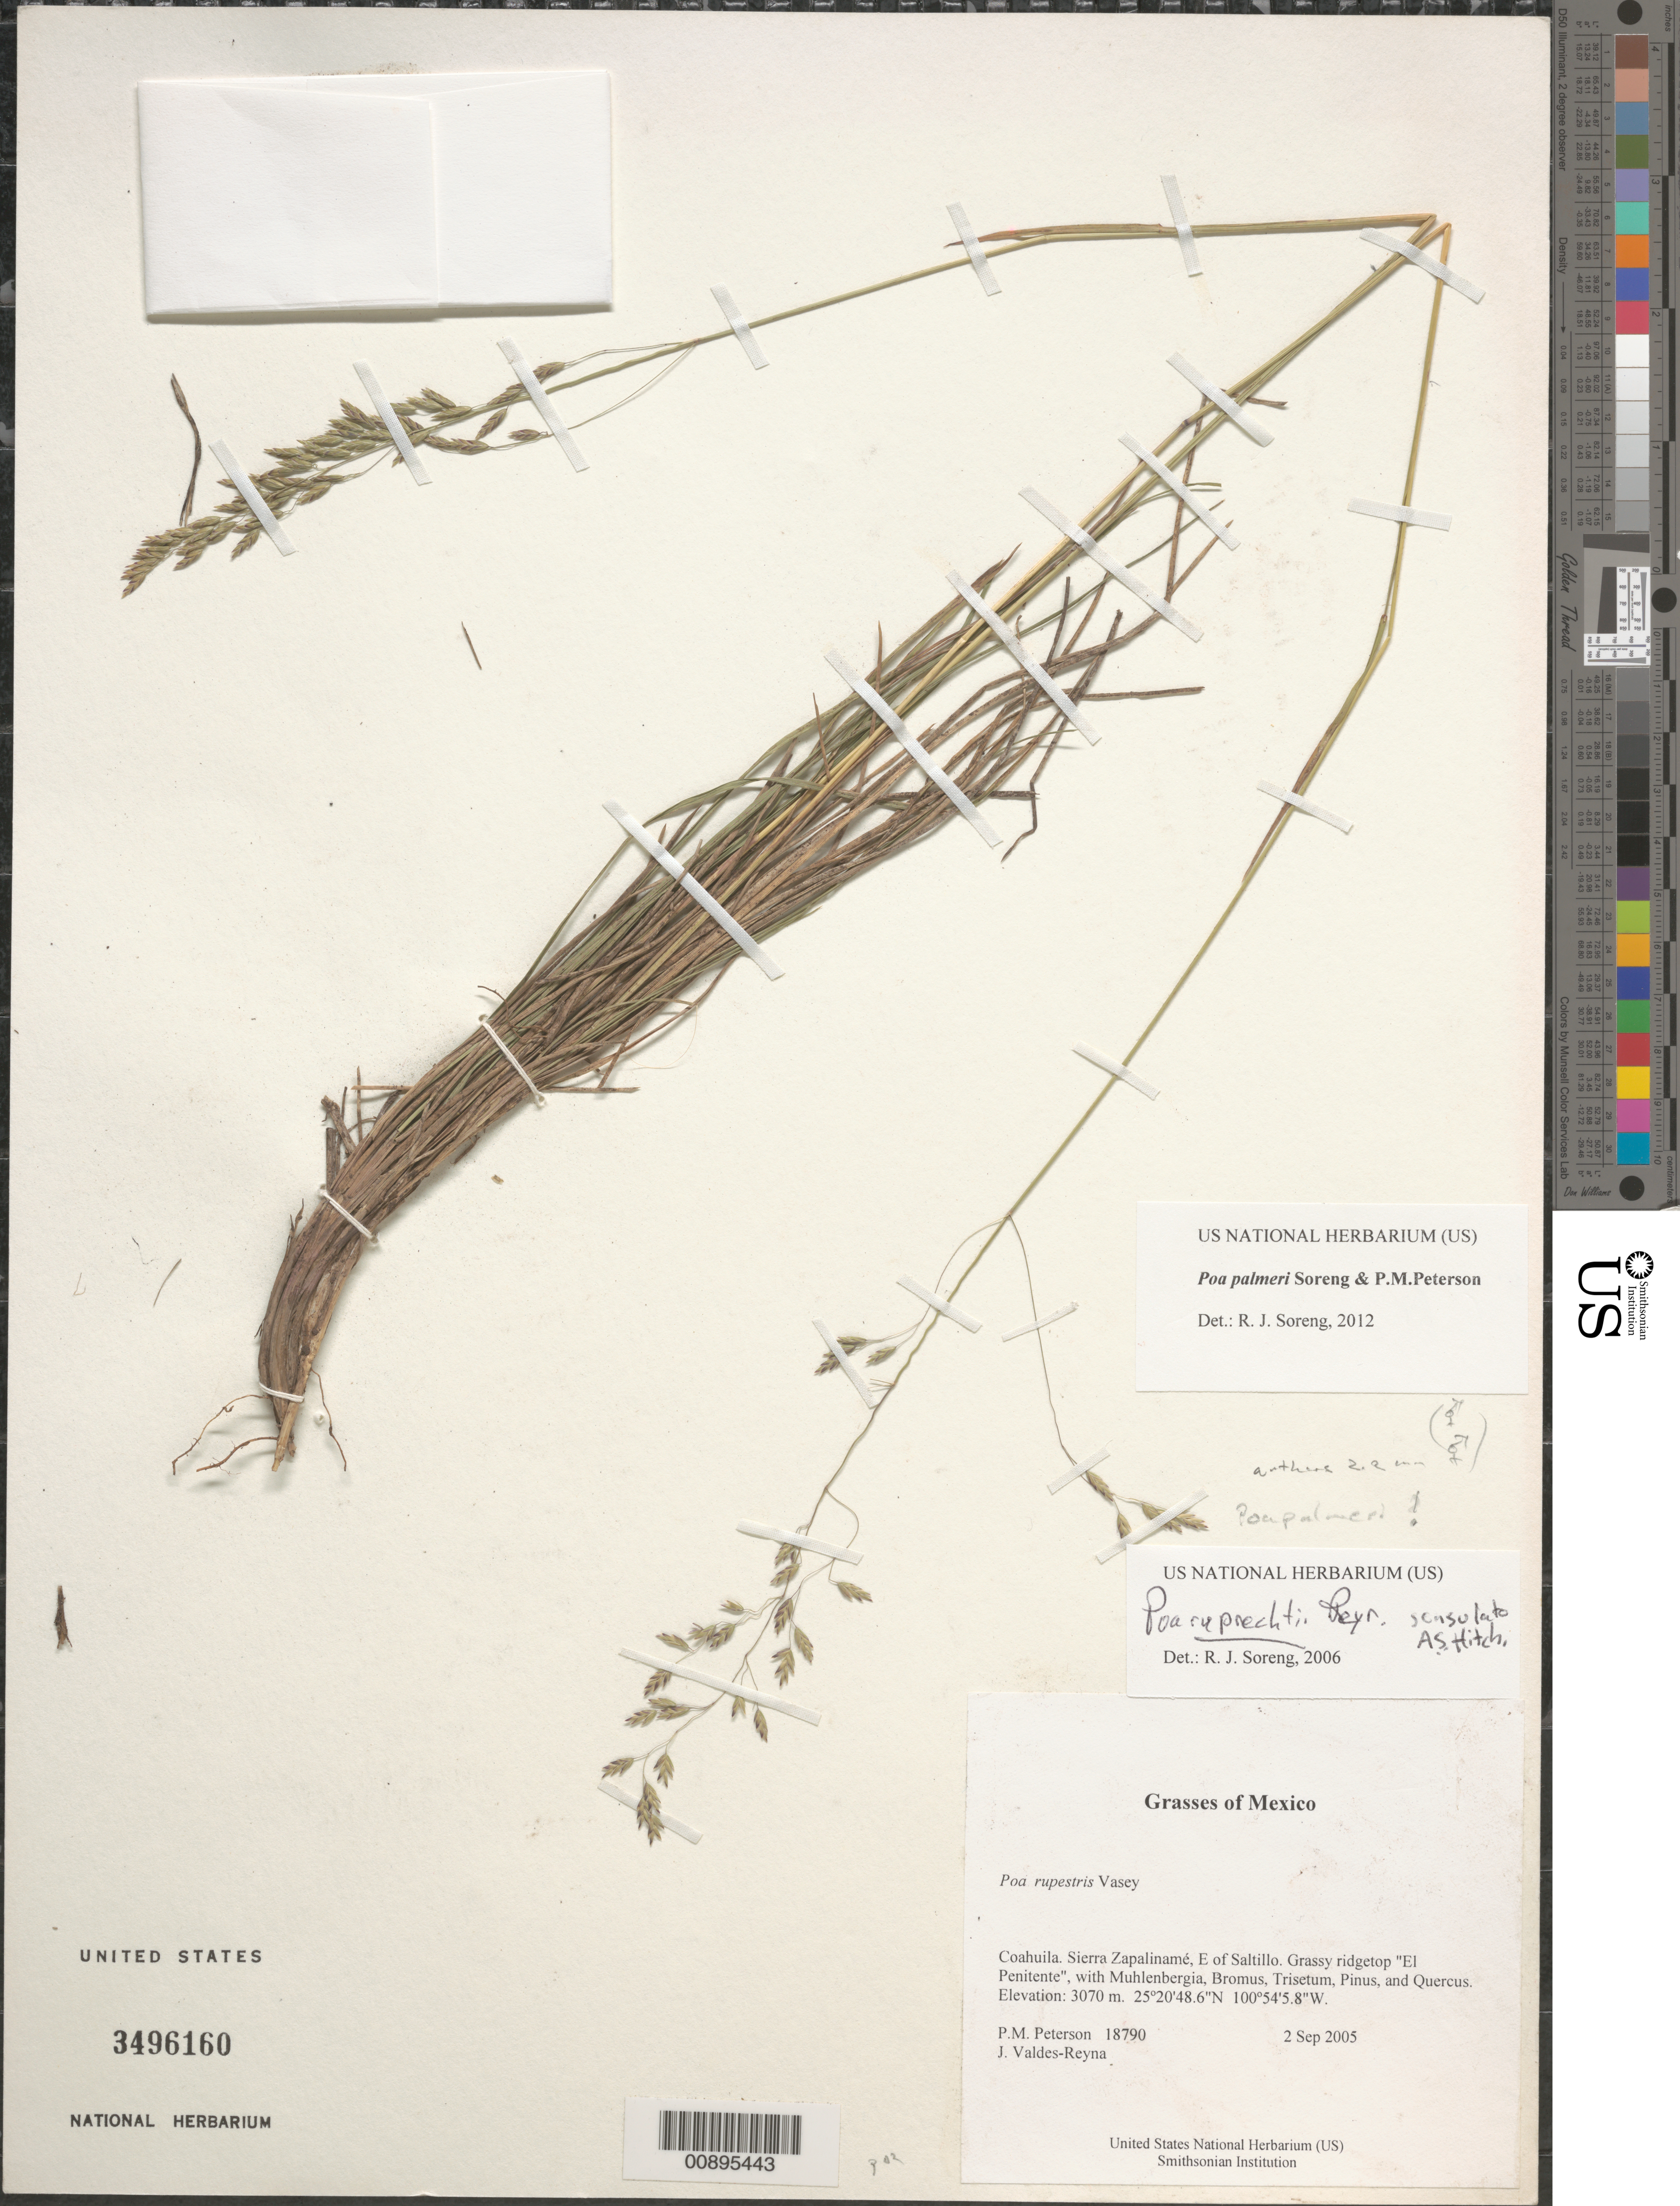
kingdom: Plantae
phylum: Tracheophyta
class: Liliopsida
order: Poales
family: Poaceae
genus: Poa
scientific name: Poa palmeri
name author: Soreng & P.M. Peterson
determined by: Soreng, Robert J., Research Associate (BOT), Smithsonian Institution - National Museum of Natural History (UNITED STATES)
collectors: P. M. Peterson & J. Valdés-Reyna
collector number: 18790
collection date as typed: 02 Sep 2005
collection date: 2005-09-02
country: Mexico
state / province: Coahuila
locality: Sierra Zapalinamé, E of Saltillo. Grassy ridgetop "El Penitente", with Muhlenbergia, Bromus, Trisetum, Pinus, and Quercus.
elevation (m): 3070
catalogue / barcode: US 3496160